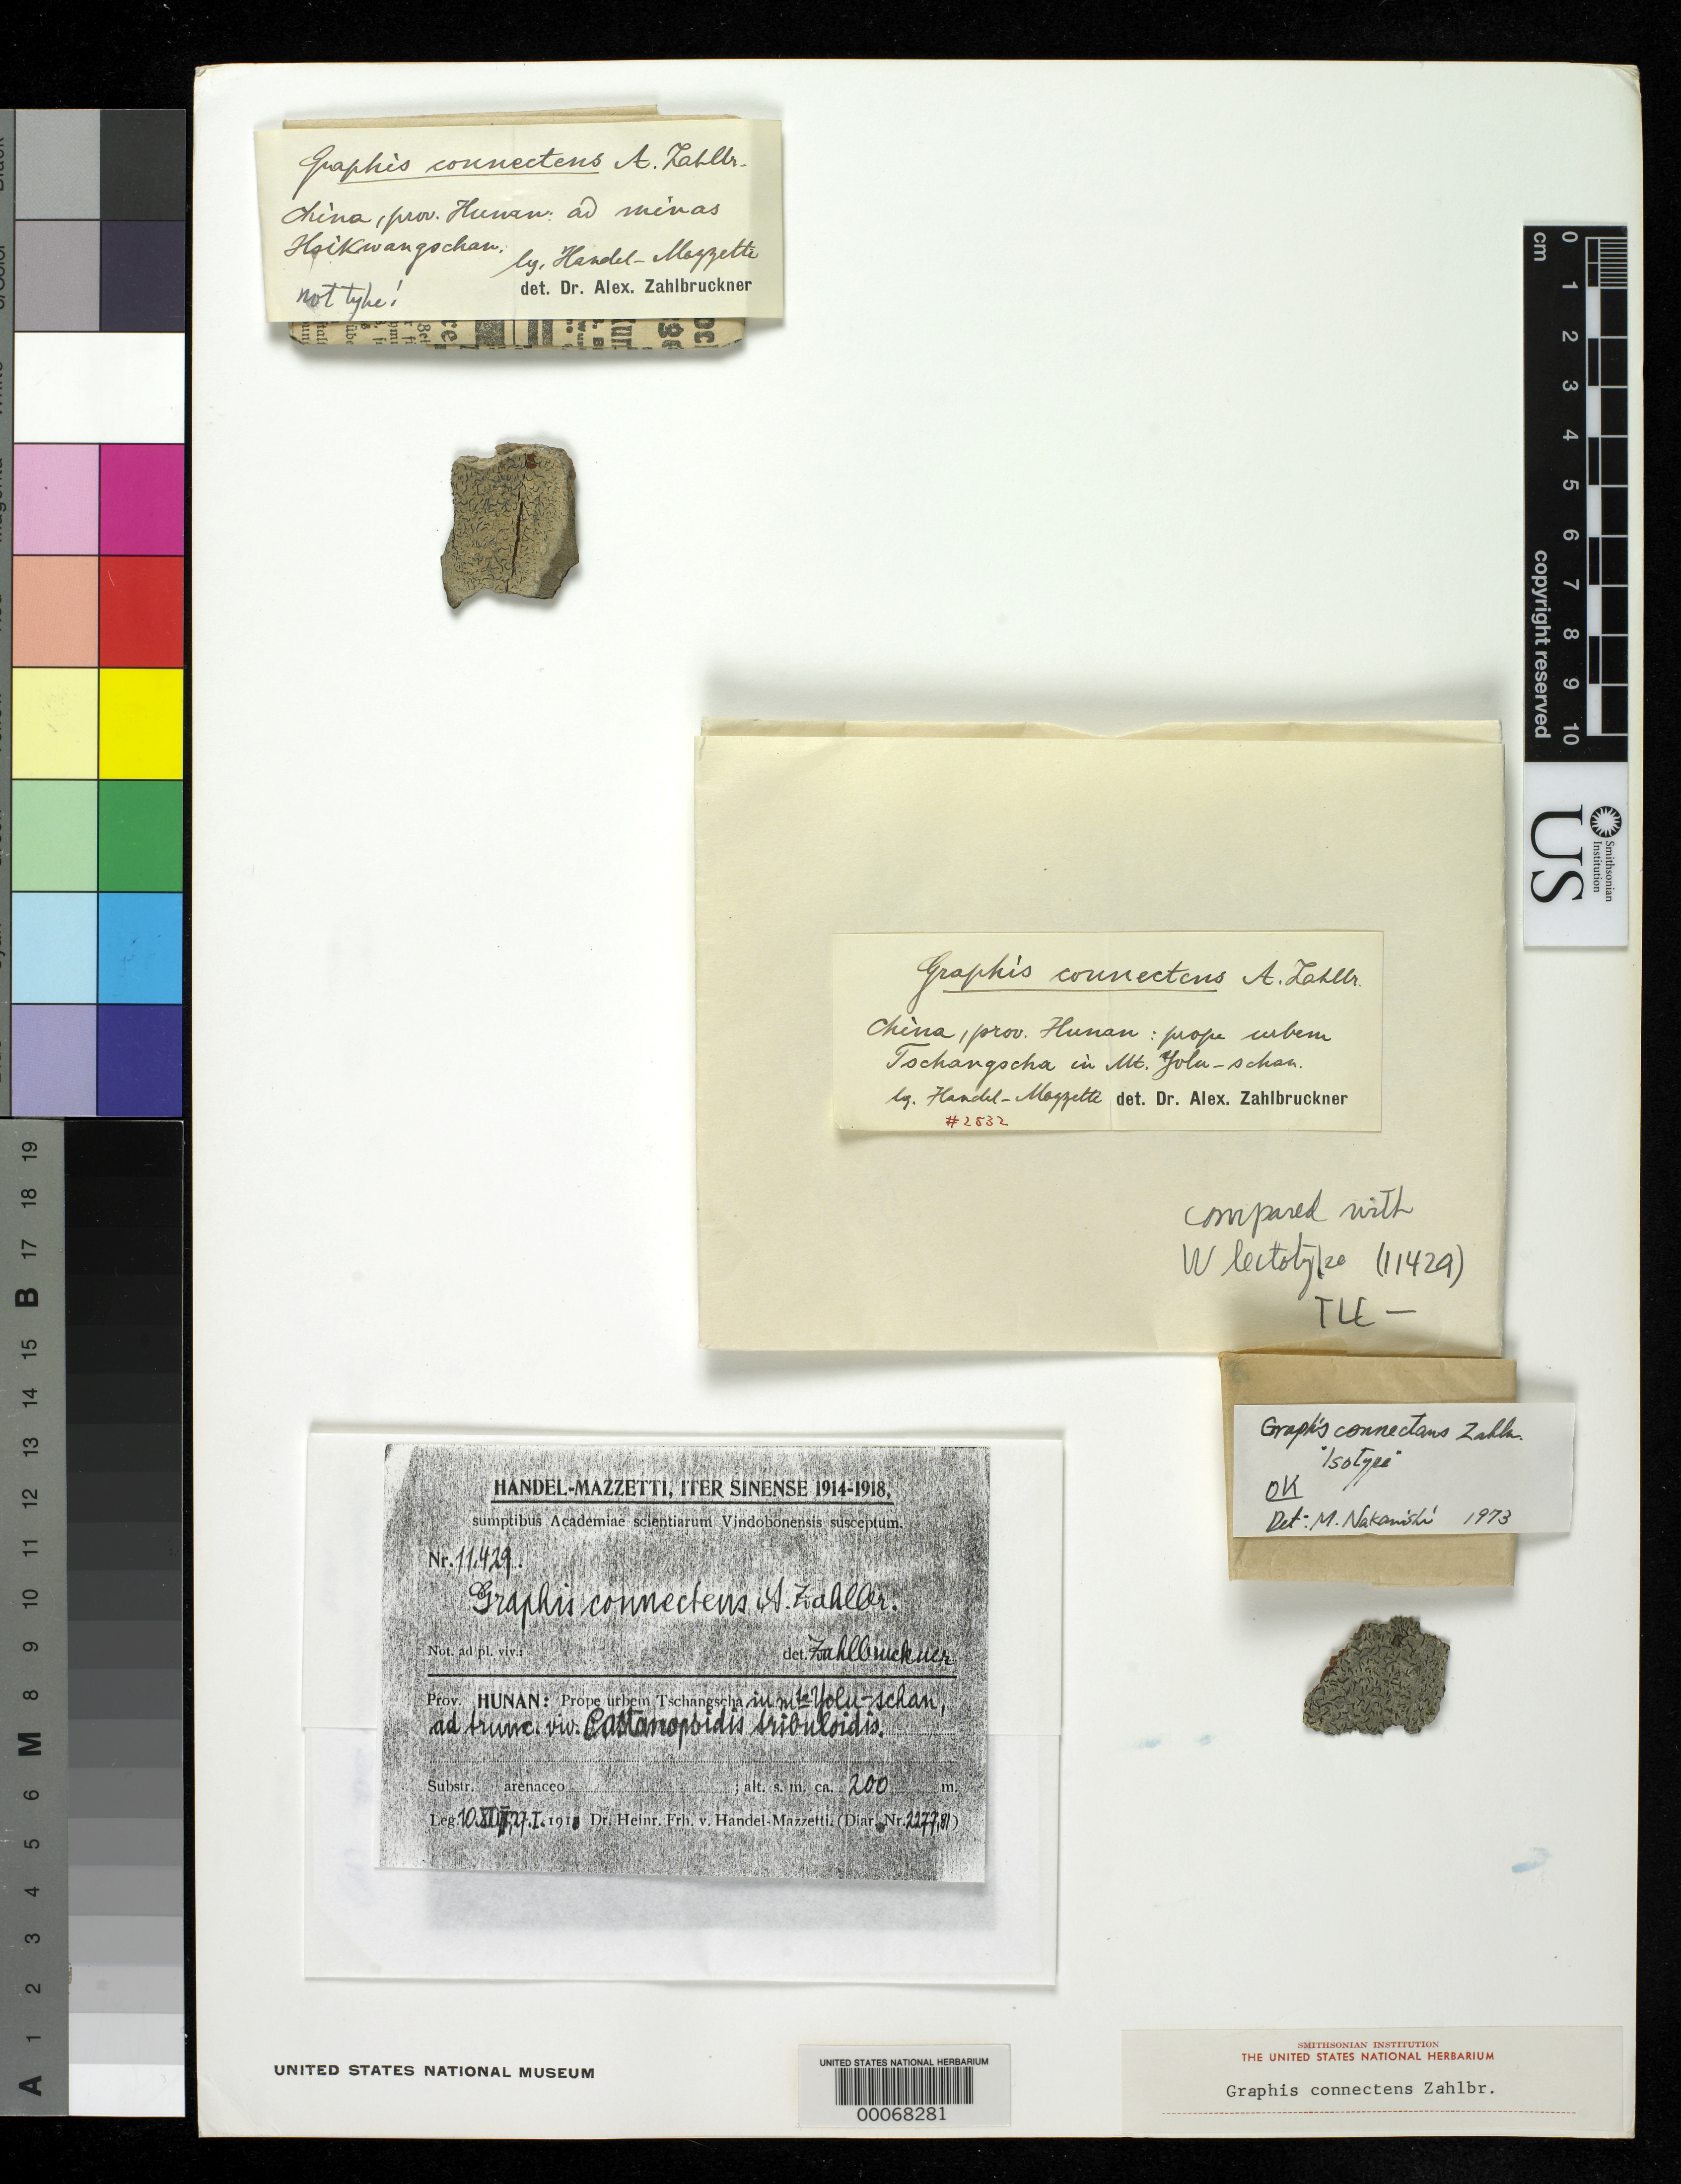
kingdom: Fungi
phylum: Ascomycota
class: Lecanoromycetes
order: Ostropales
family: Graphidaceae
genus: Graphis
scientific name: Graphis connectens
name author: Zahlbr. in Hand.-Mazz.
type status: Isosyntype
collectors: H. Handel-Mazzetti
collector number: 11429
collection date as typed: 27 Jan 1918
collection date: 1918-01-27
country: China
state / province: Hunan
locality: Prope urbem Tschangscha in Mt. Yolu-schan. [Near city of Tschangscha on Mt. Yolu-schan.]